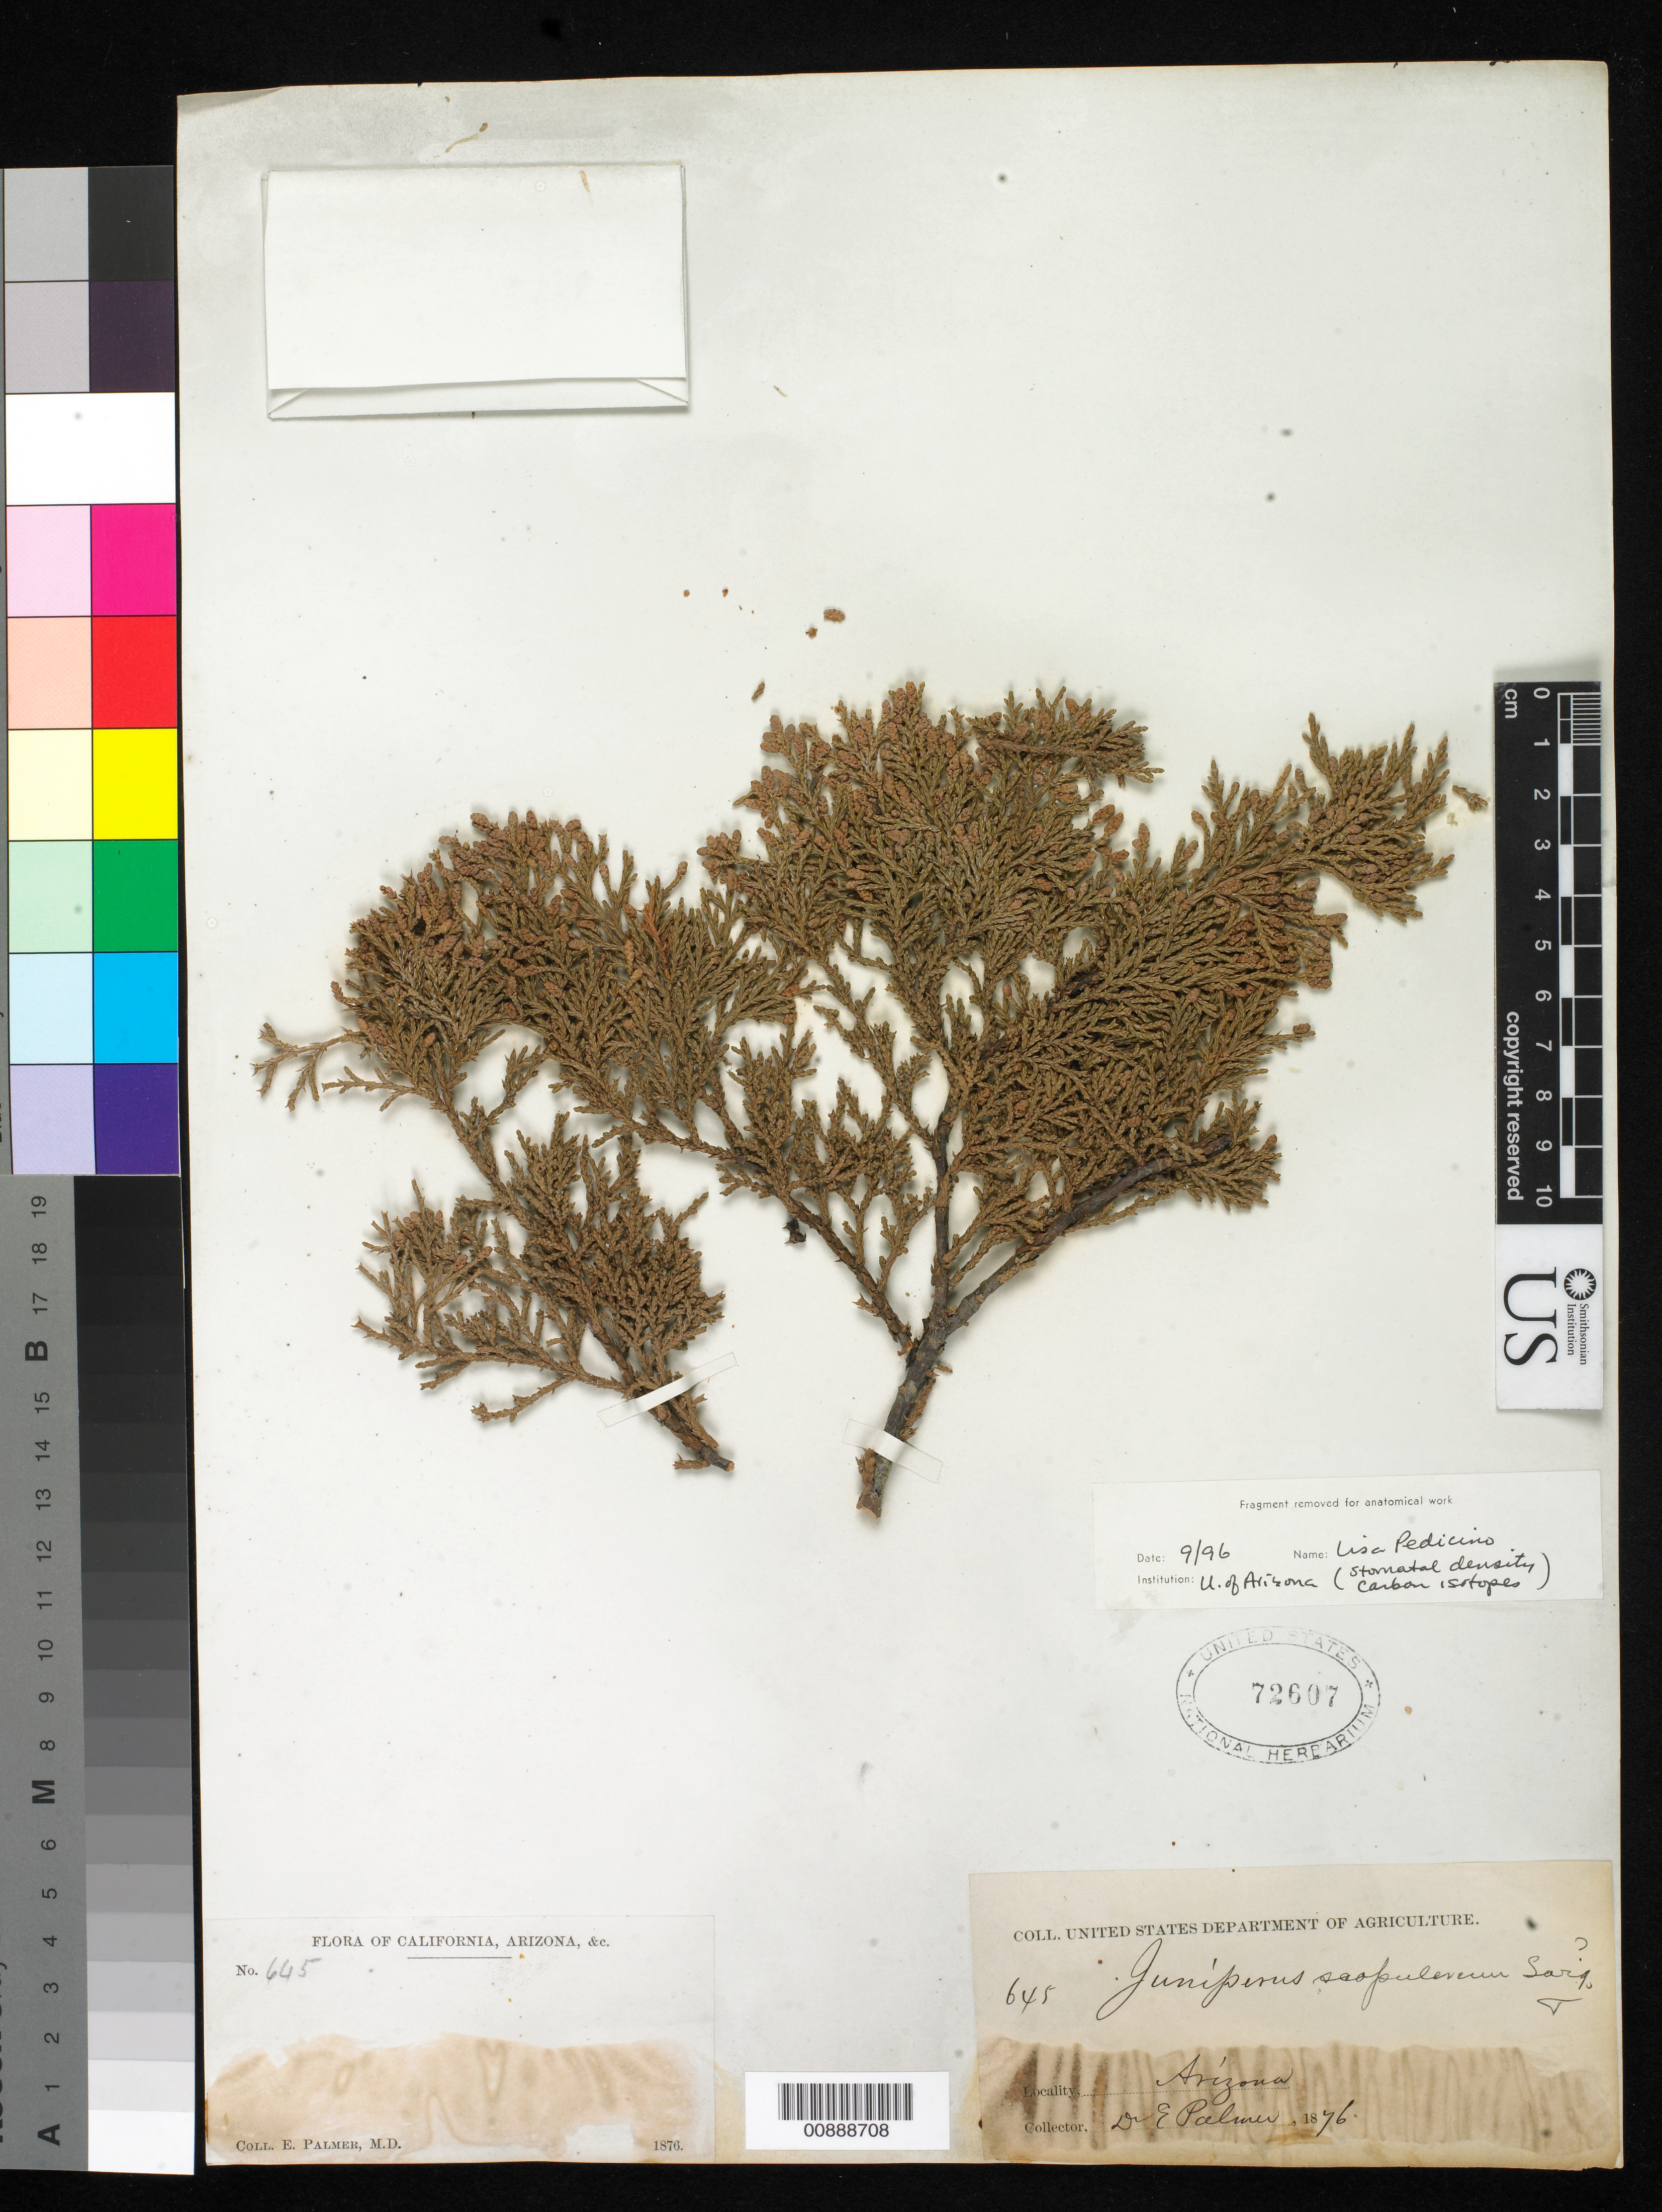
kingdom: Plantae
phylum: Tracheophyta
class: Pinopsida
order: Pinales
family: Cupressaceae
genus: Juniperus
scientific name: Juniperus scopulorum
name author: Sarg.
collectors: E. Palmer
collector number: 645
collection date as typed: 1876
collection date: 1876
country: United States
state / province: Arizona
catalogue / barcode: US 72607